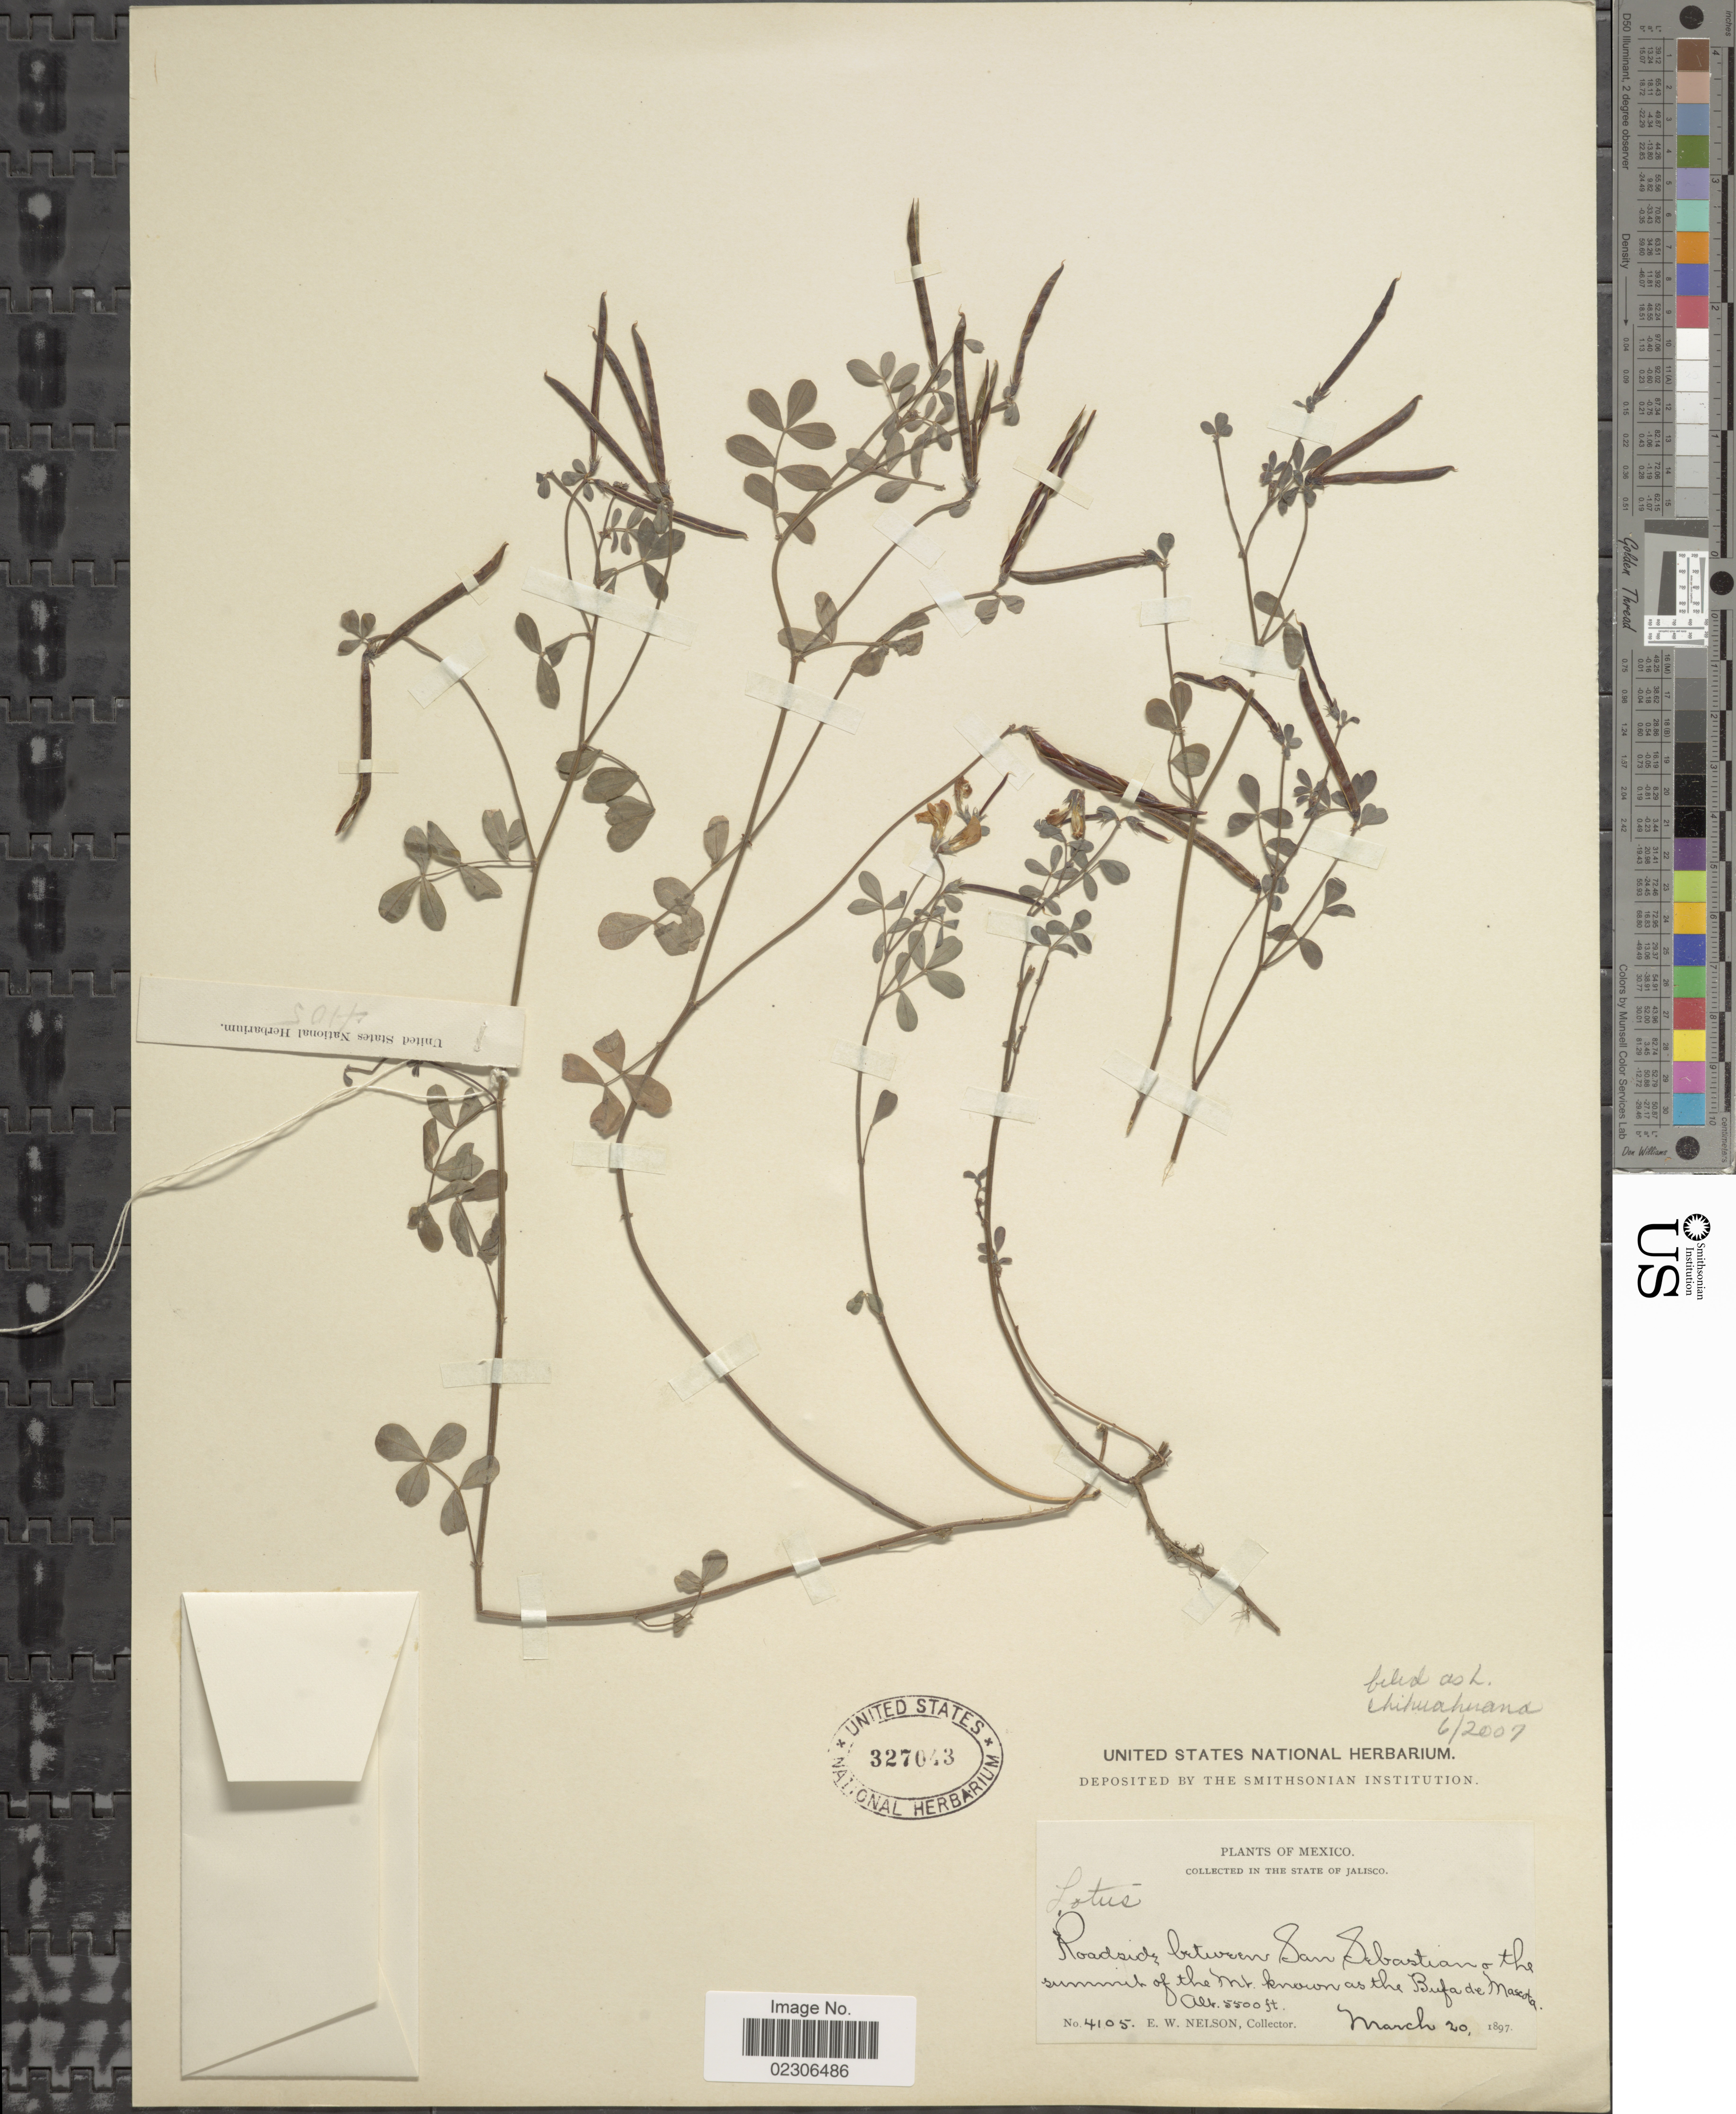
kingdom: Plantae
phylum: Tracheophyta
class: Magnoliopsida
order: Fabales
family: Fabaceae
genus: Lotus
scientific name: Lotus chihuahuanus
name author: (S. Watson) Greene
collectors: E. W. Nelson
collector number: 4105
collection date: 1897-03-20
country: Mexico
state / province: Jalisco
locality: In The State of Jalisco, Roadside between San Sebastian, the summit of the Mt. known as the Bufa de Mascota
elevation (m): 1676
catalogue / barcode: US 327043